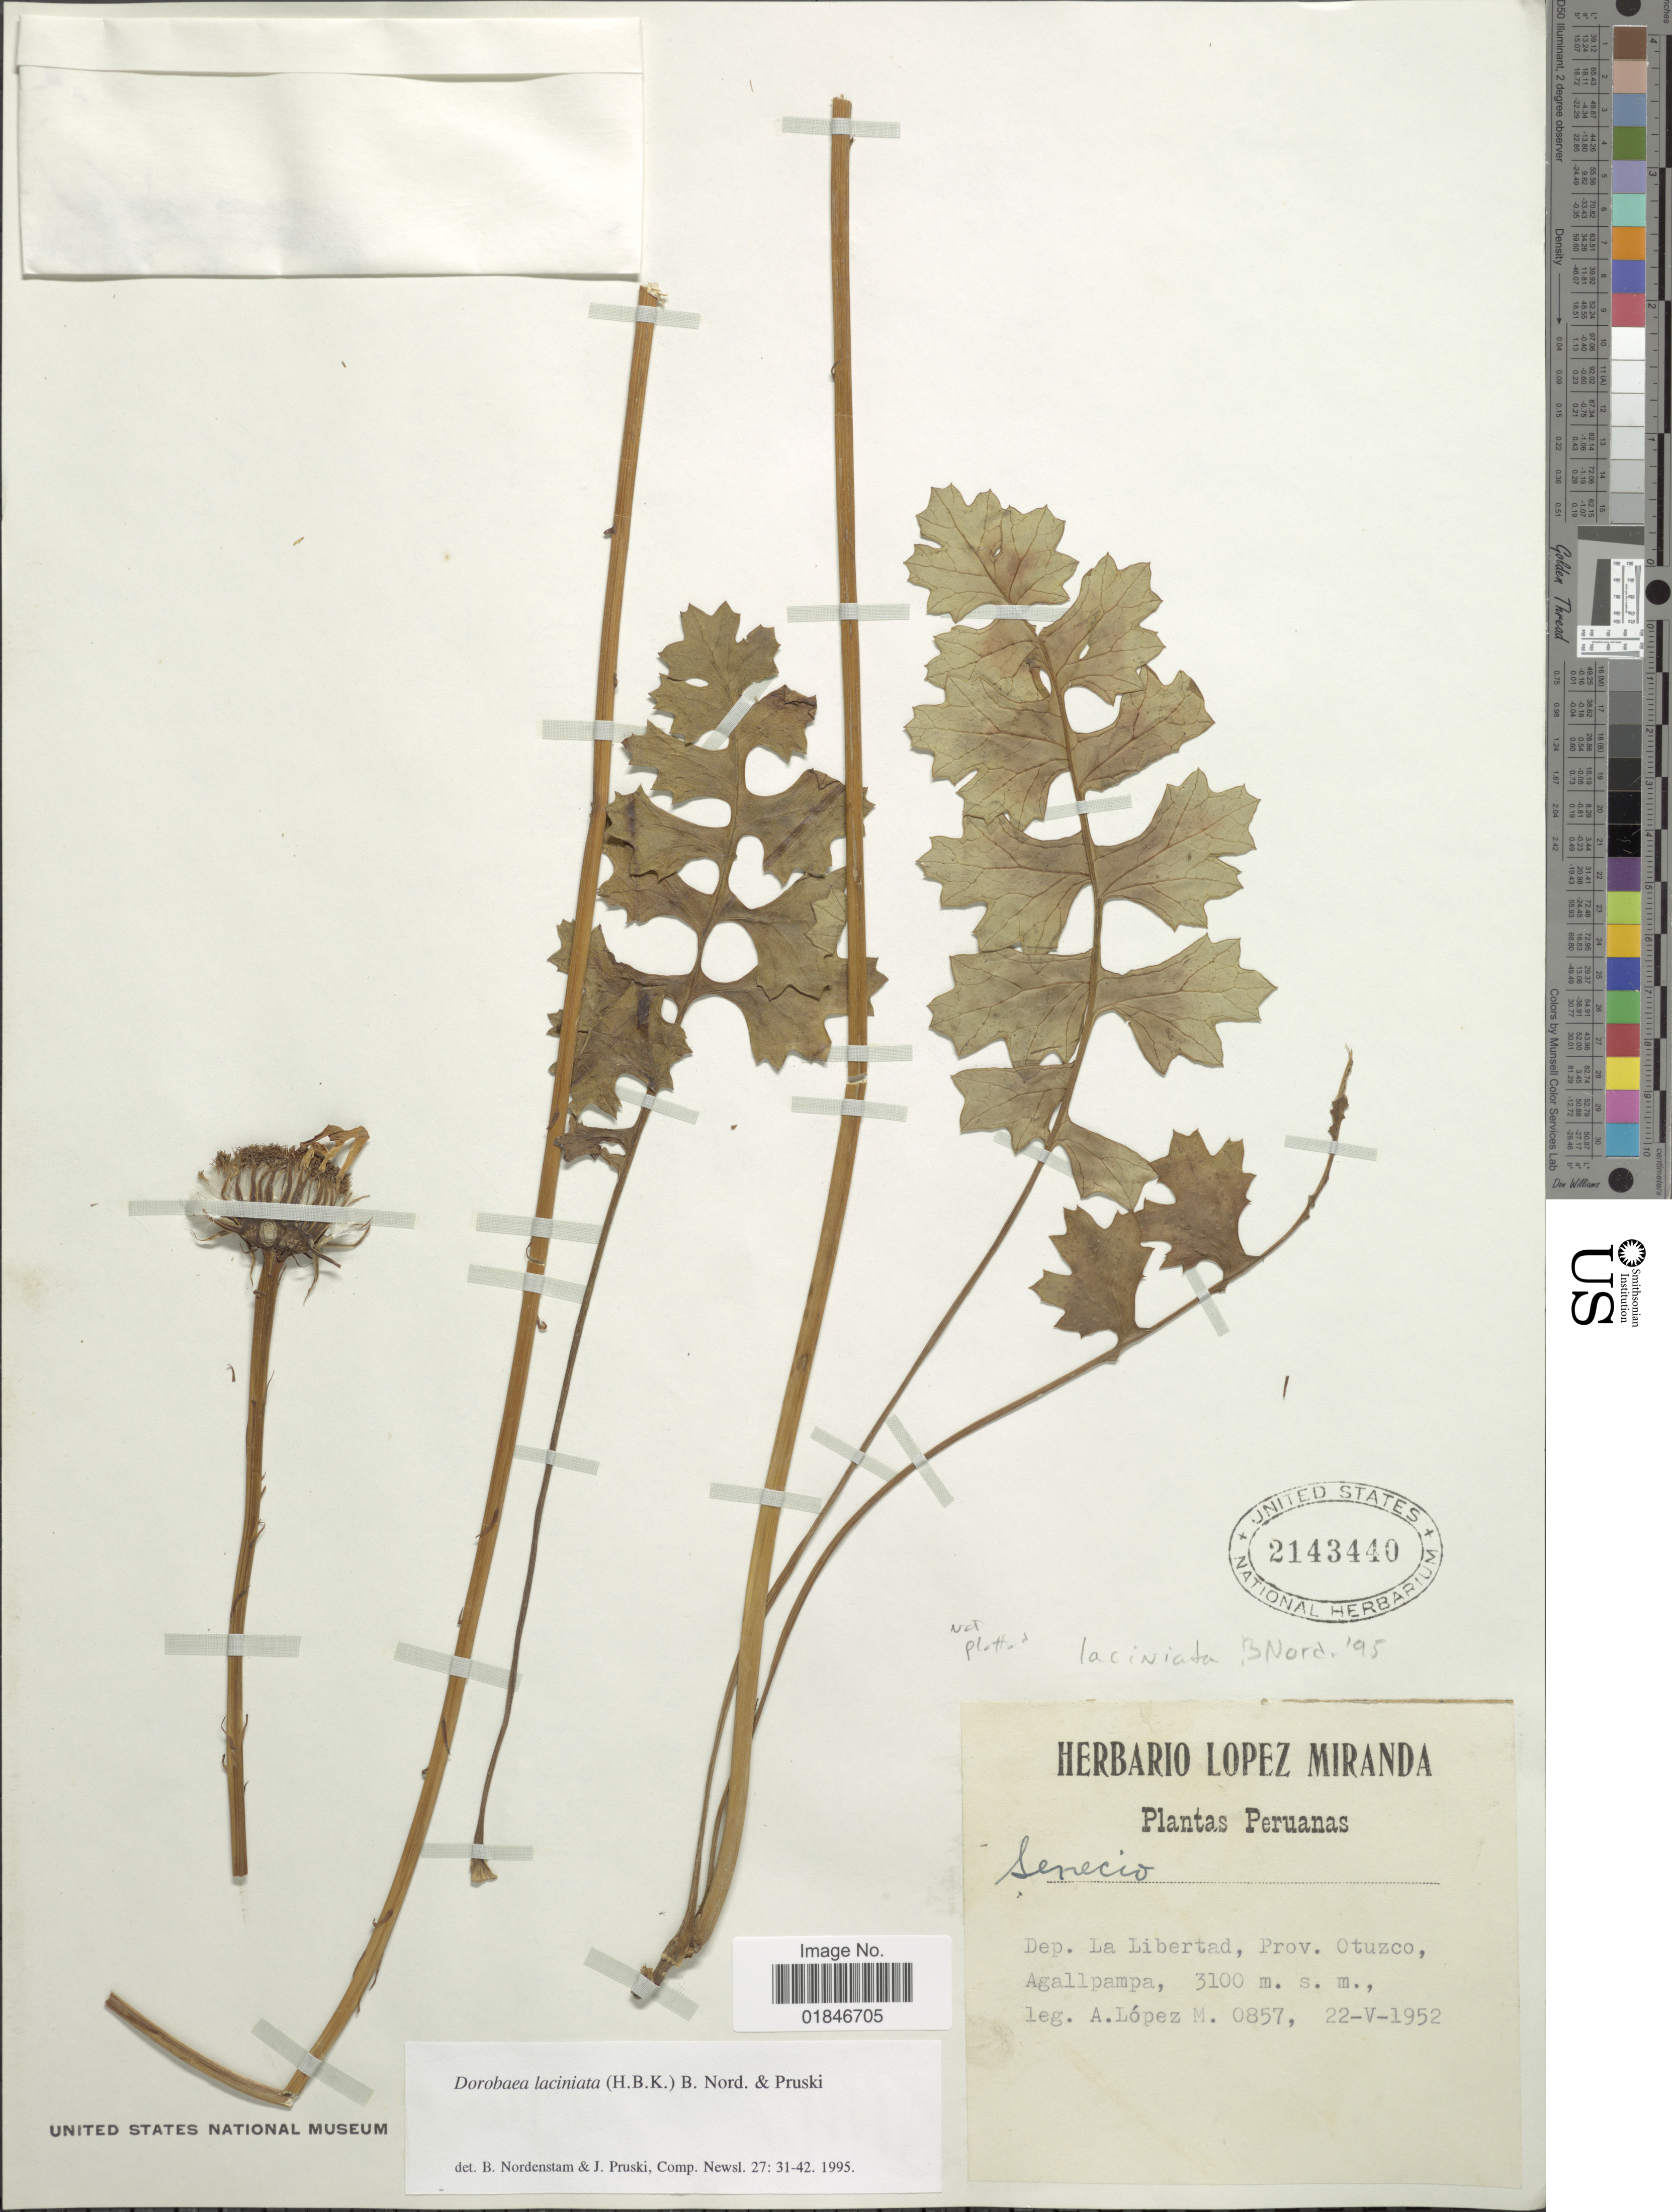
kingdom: Plantae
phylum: Tracheophyta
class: Magnoliopsida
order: Asterales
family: Asteraceae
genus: Dorobaea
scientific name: Dorobaea laciniata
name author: B. Nord. & Pruski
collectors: A. López M.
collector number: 0857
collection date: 1952-05-22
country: Peru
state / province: La Libertad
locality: Dep. La Libertad, Prov. Otuzco. Agallpampa.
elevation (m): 3100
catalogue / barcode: US 2143440